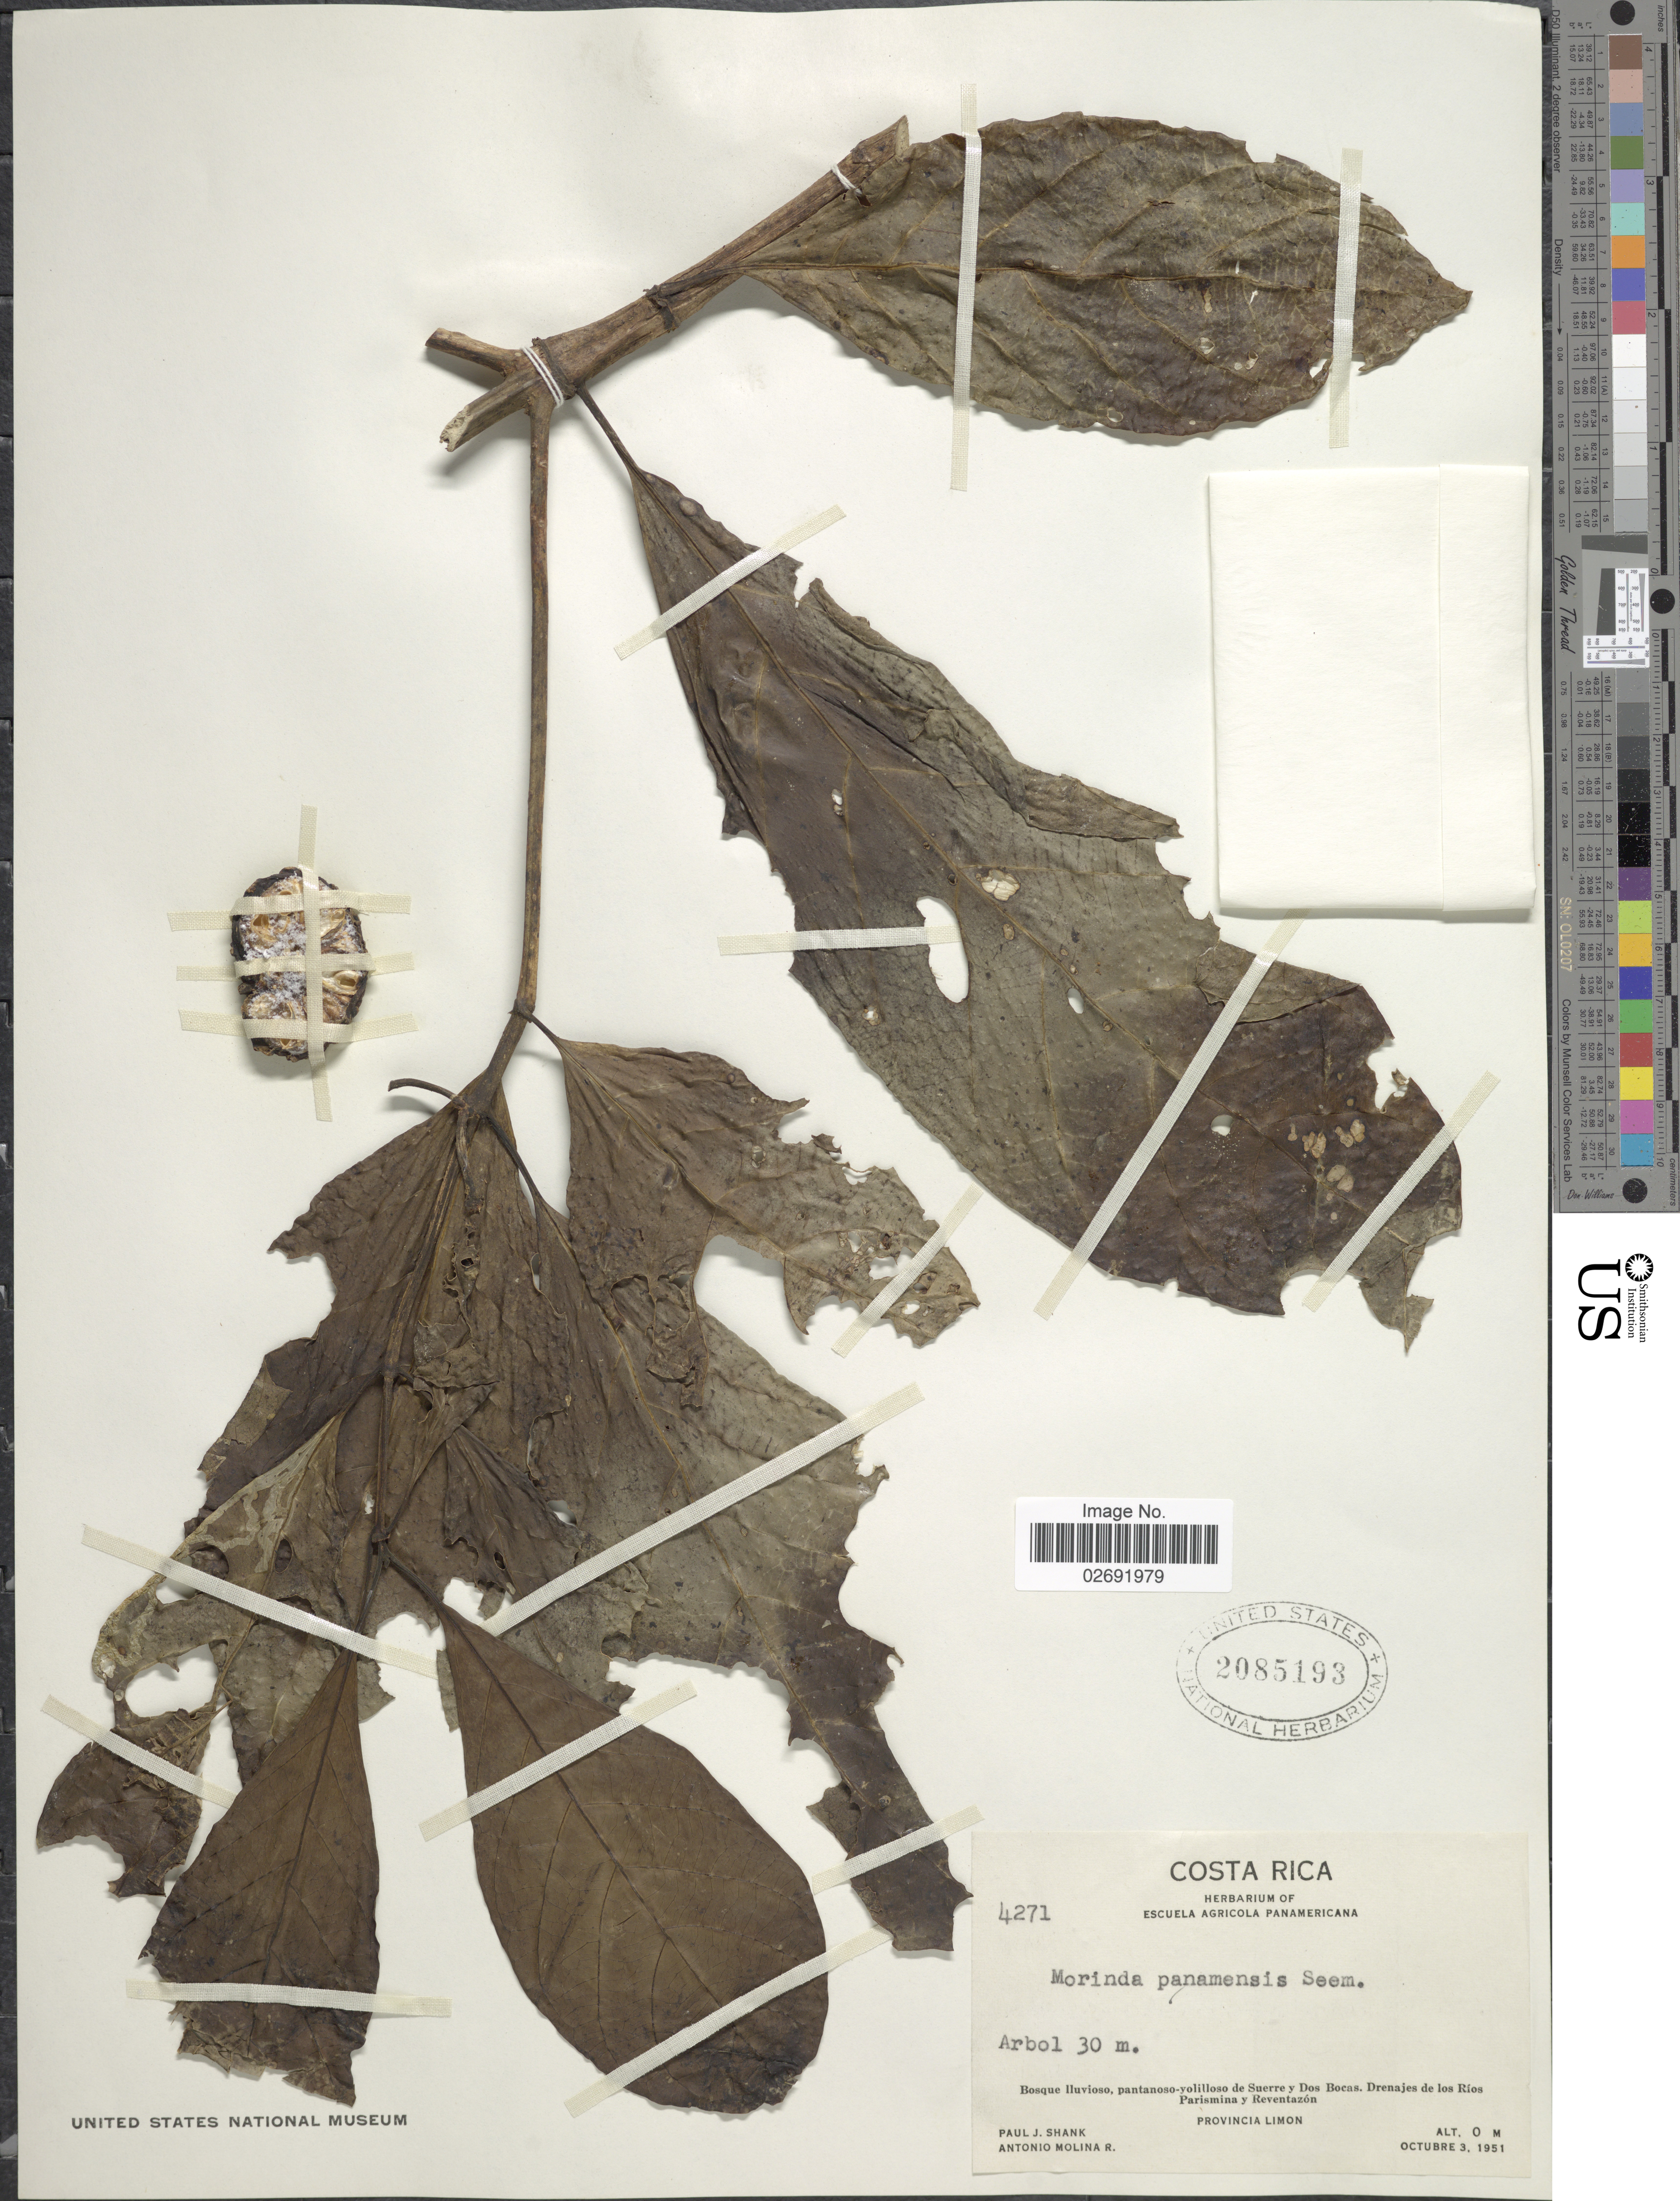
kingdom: Plantae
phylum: Tracheophyta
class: Magnoliopsida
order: Gentianales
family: Rubiaceae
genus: Morinda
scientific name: Morinda panamensis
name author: Seem.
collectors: P. J. Shank & A. Molina R.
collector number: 4271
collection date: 1951-10-03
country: Costa Rica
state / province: Limón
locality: Bosque lluvioso, pantanoso-yolilloso de Suerre y Dos Bocas. Drenajes de los Ríos Parismina y Reventazón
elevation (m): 0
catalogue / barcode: US 2085193